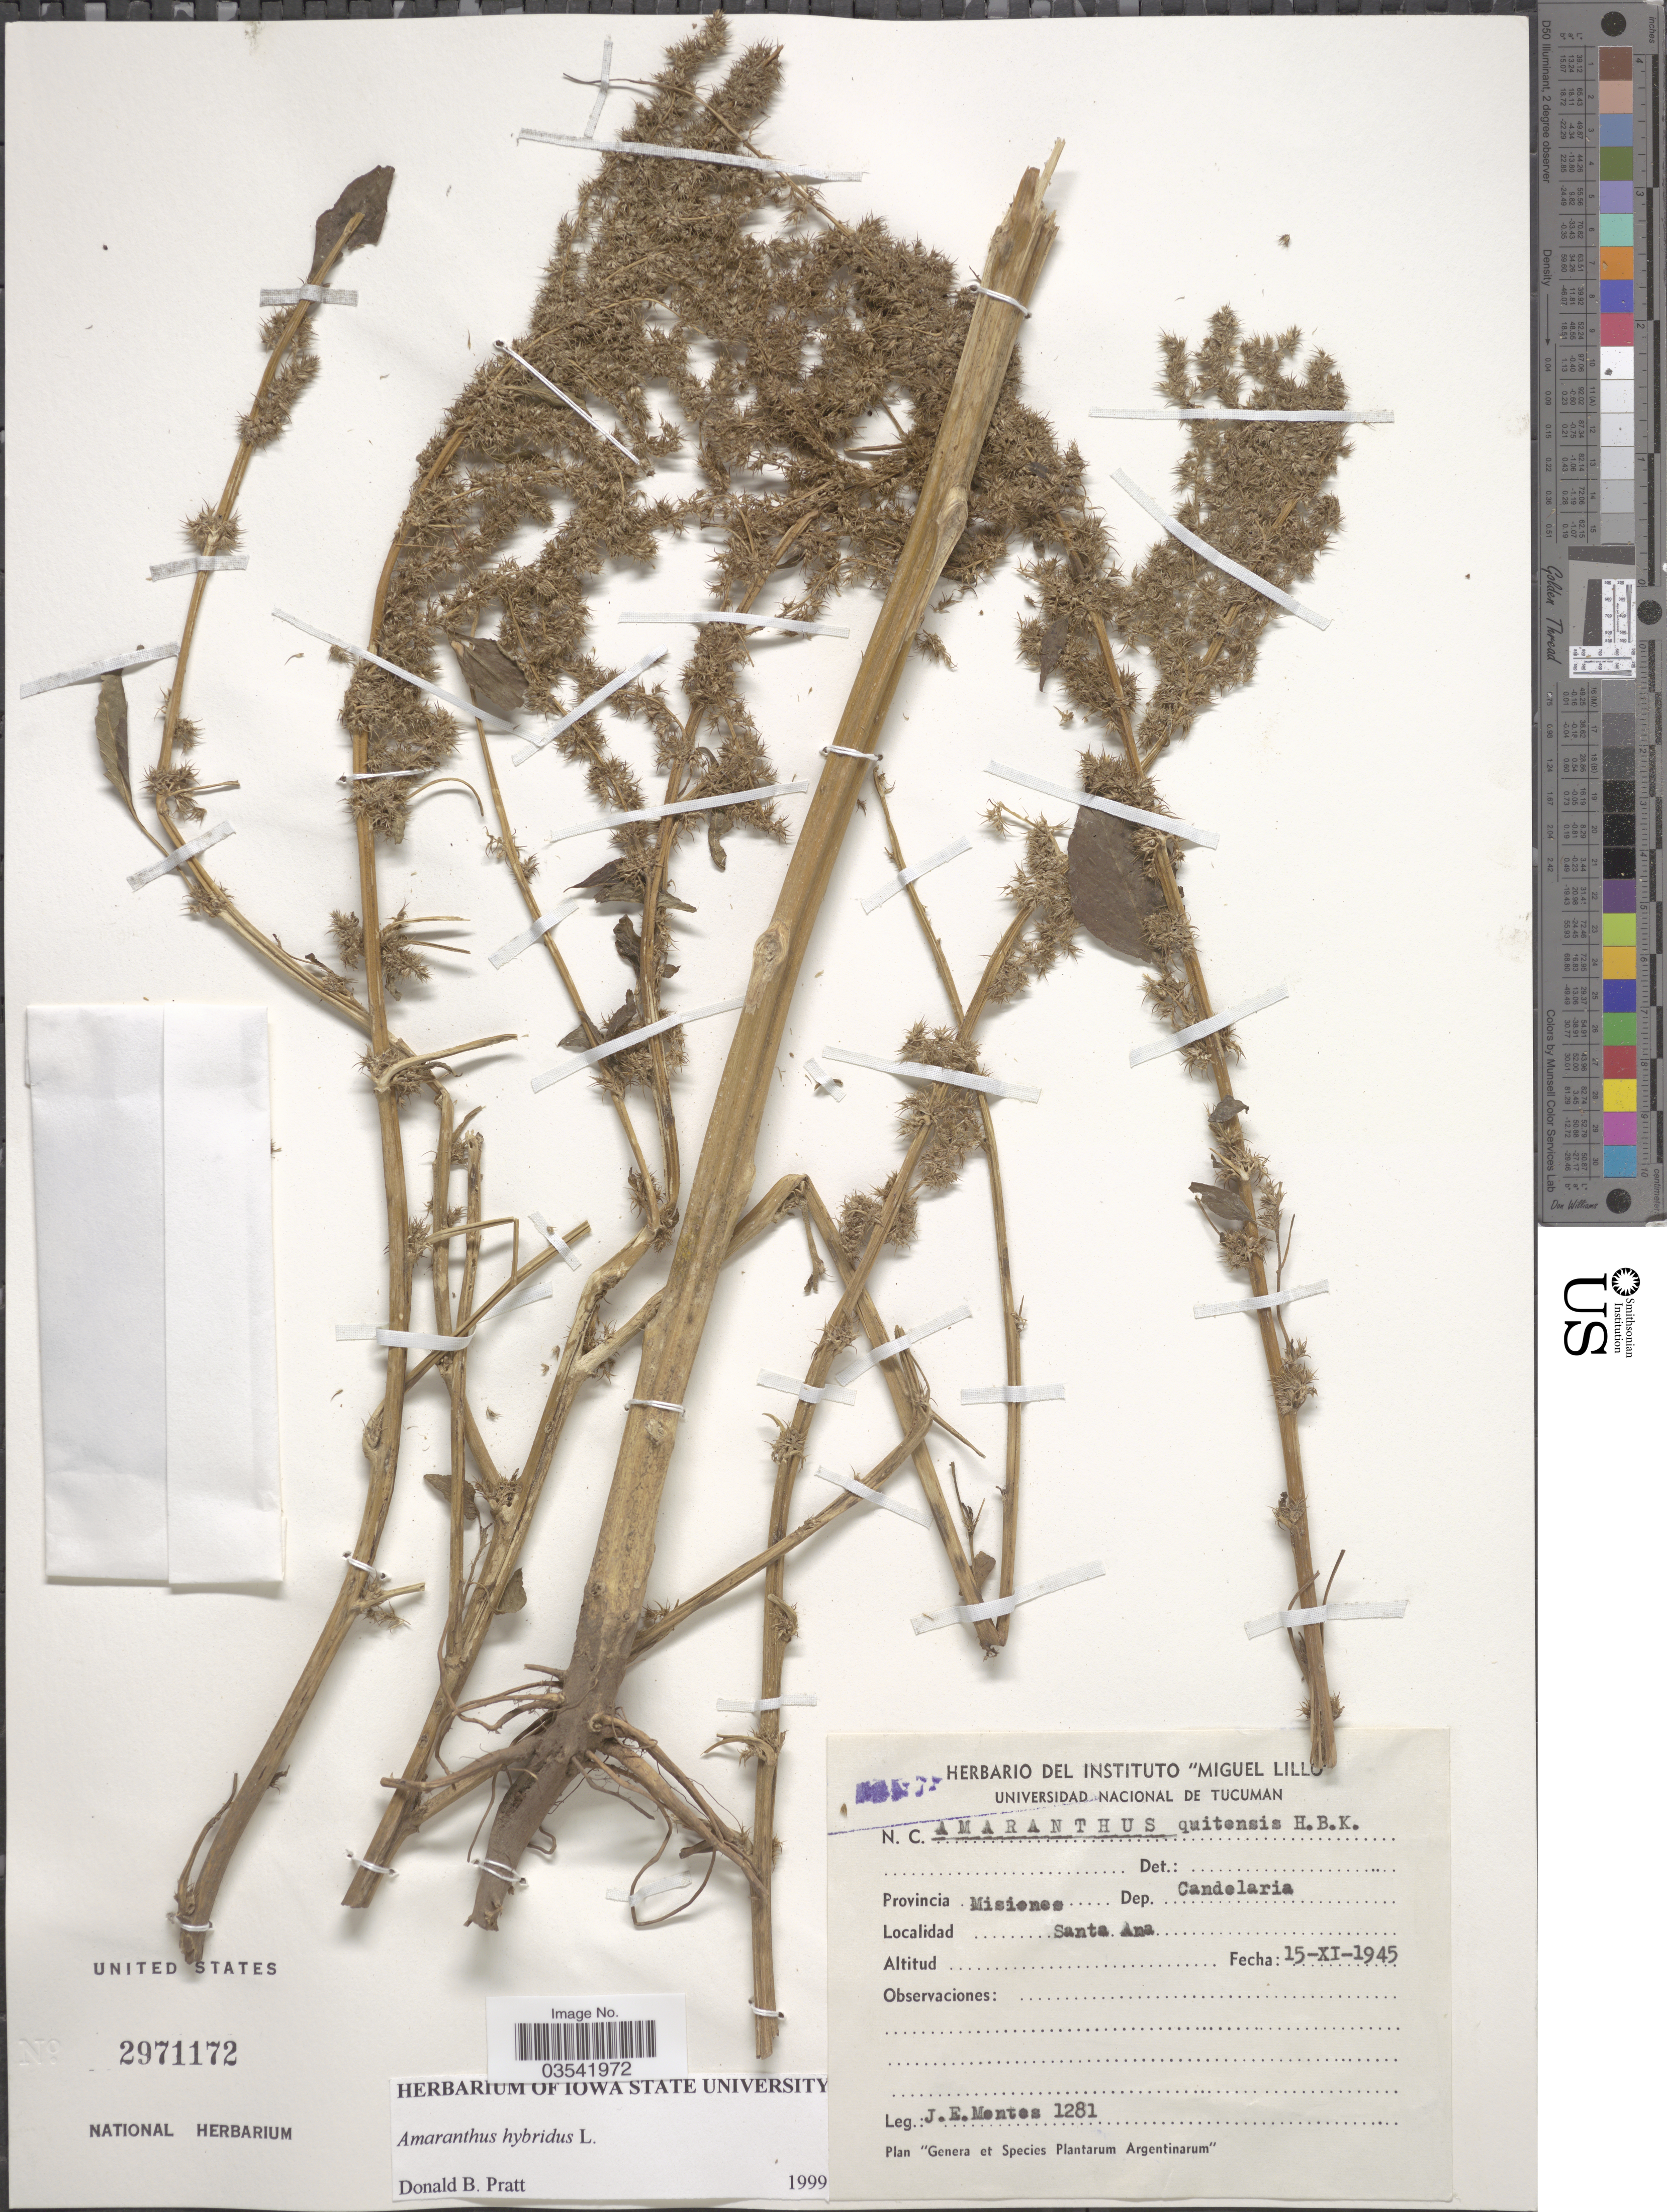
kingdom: Plantae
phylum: Tracheophyta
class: Magnoliopsida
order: Caryophyllales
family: Amaranthaceae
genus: Amaranthus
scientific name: Amaranthus hybridus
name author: L.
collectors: J. E. Montes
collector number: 1281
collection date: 1945-11-15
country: Argentina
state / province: Misiones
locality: Dep. Candelaria. Santa Ana.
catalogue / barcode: US 2971172